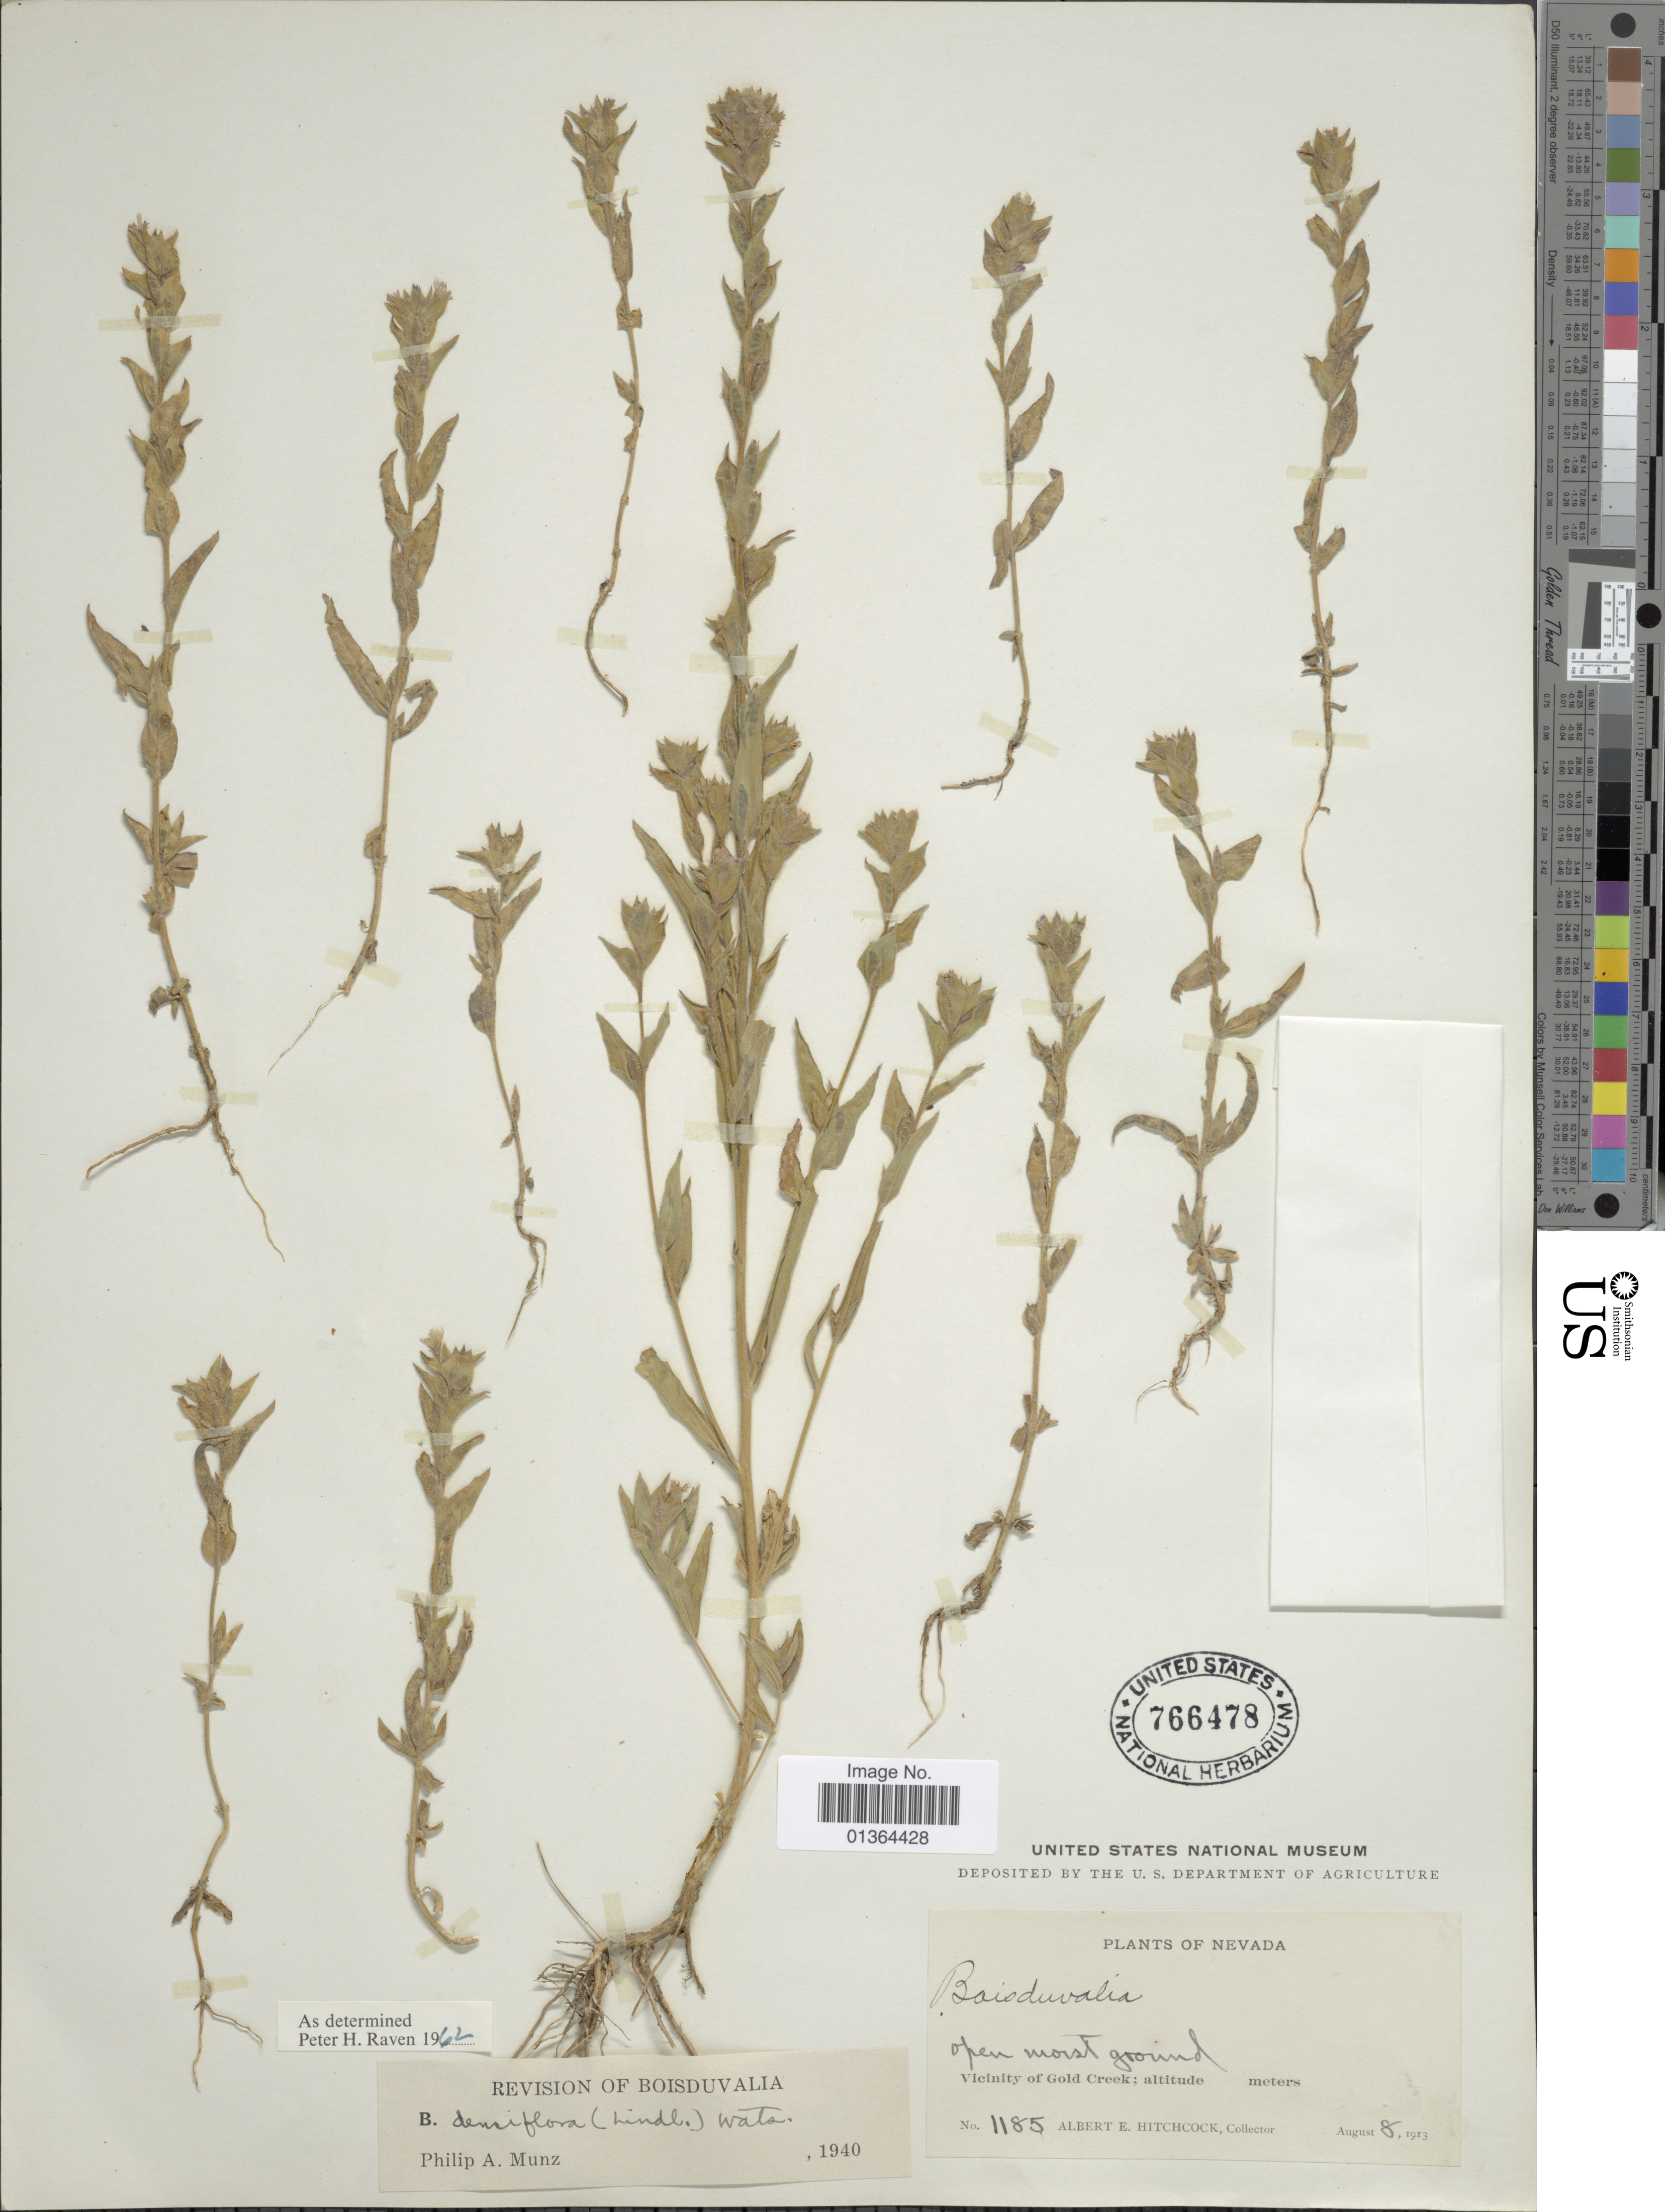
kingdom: Plantae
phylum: Tracheophyta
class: Magnoliopsida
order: Myrtales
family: Onagraceae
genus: Epilobium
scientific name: Epilobium densiflorum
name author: (Lindl.) Hoch & P.H. Raven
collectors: A. Hitchcock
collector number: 1185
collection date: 1913-08-08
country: United States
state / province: Nevada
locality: Vicinity of Gold Creek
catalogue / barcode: US 766478